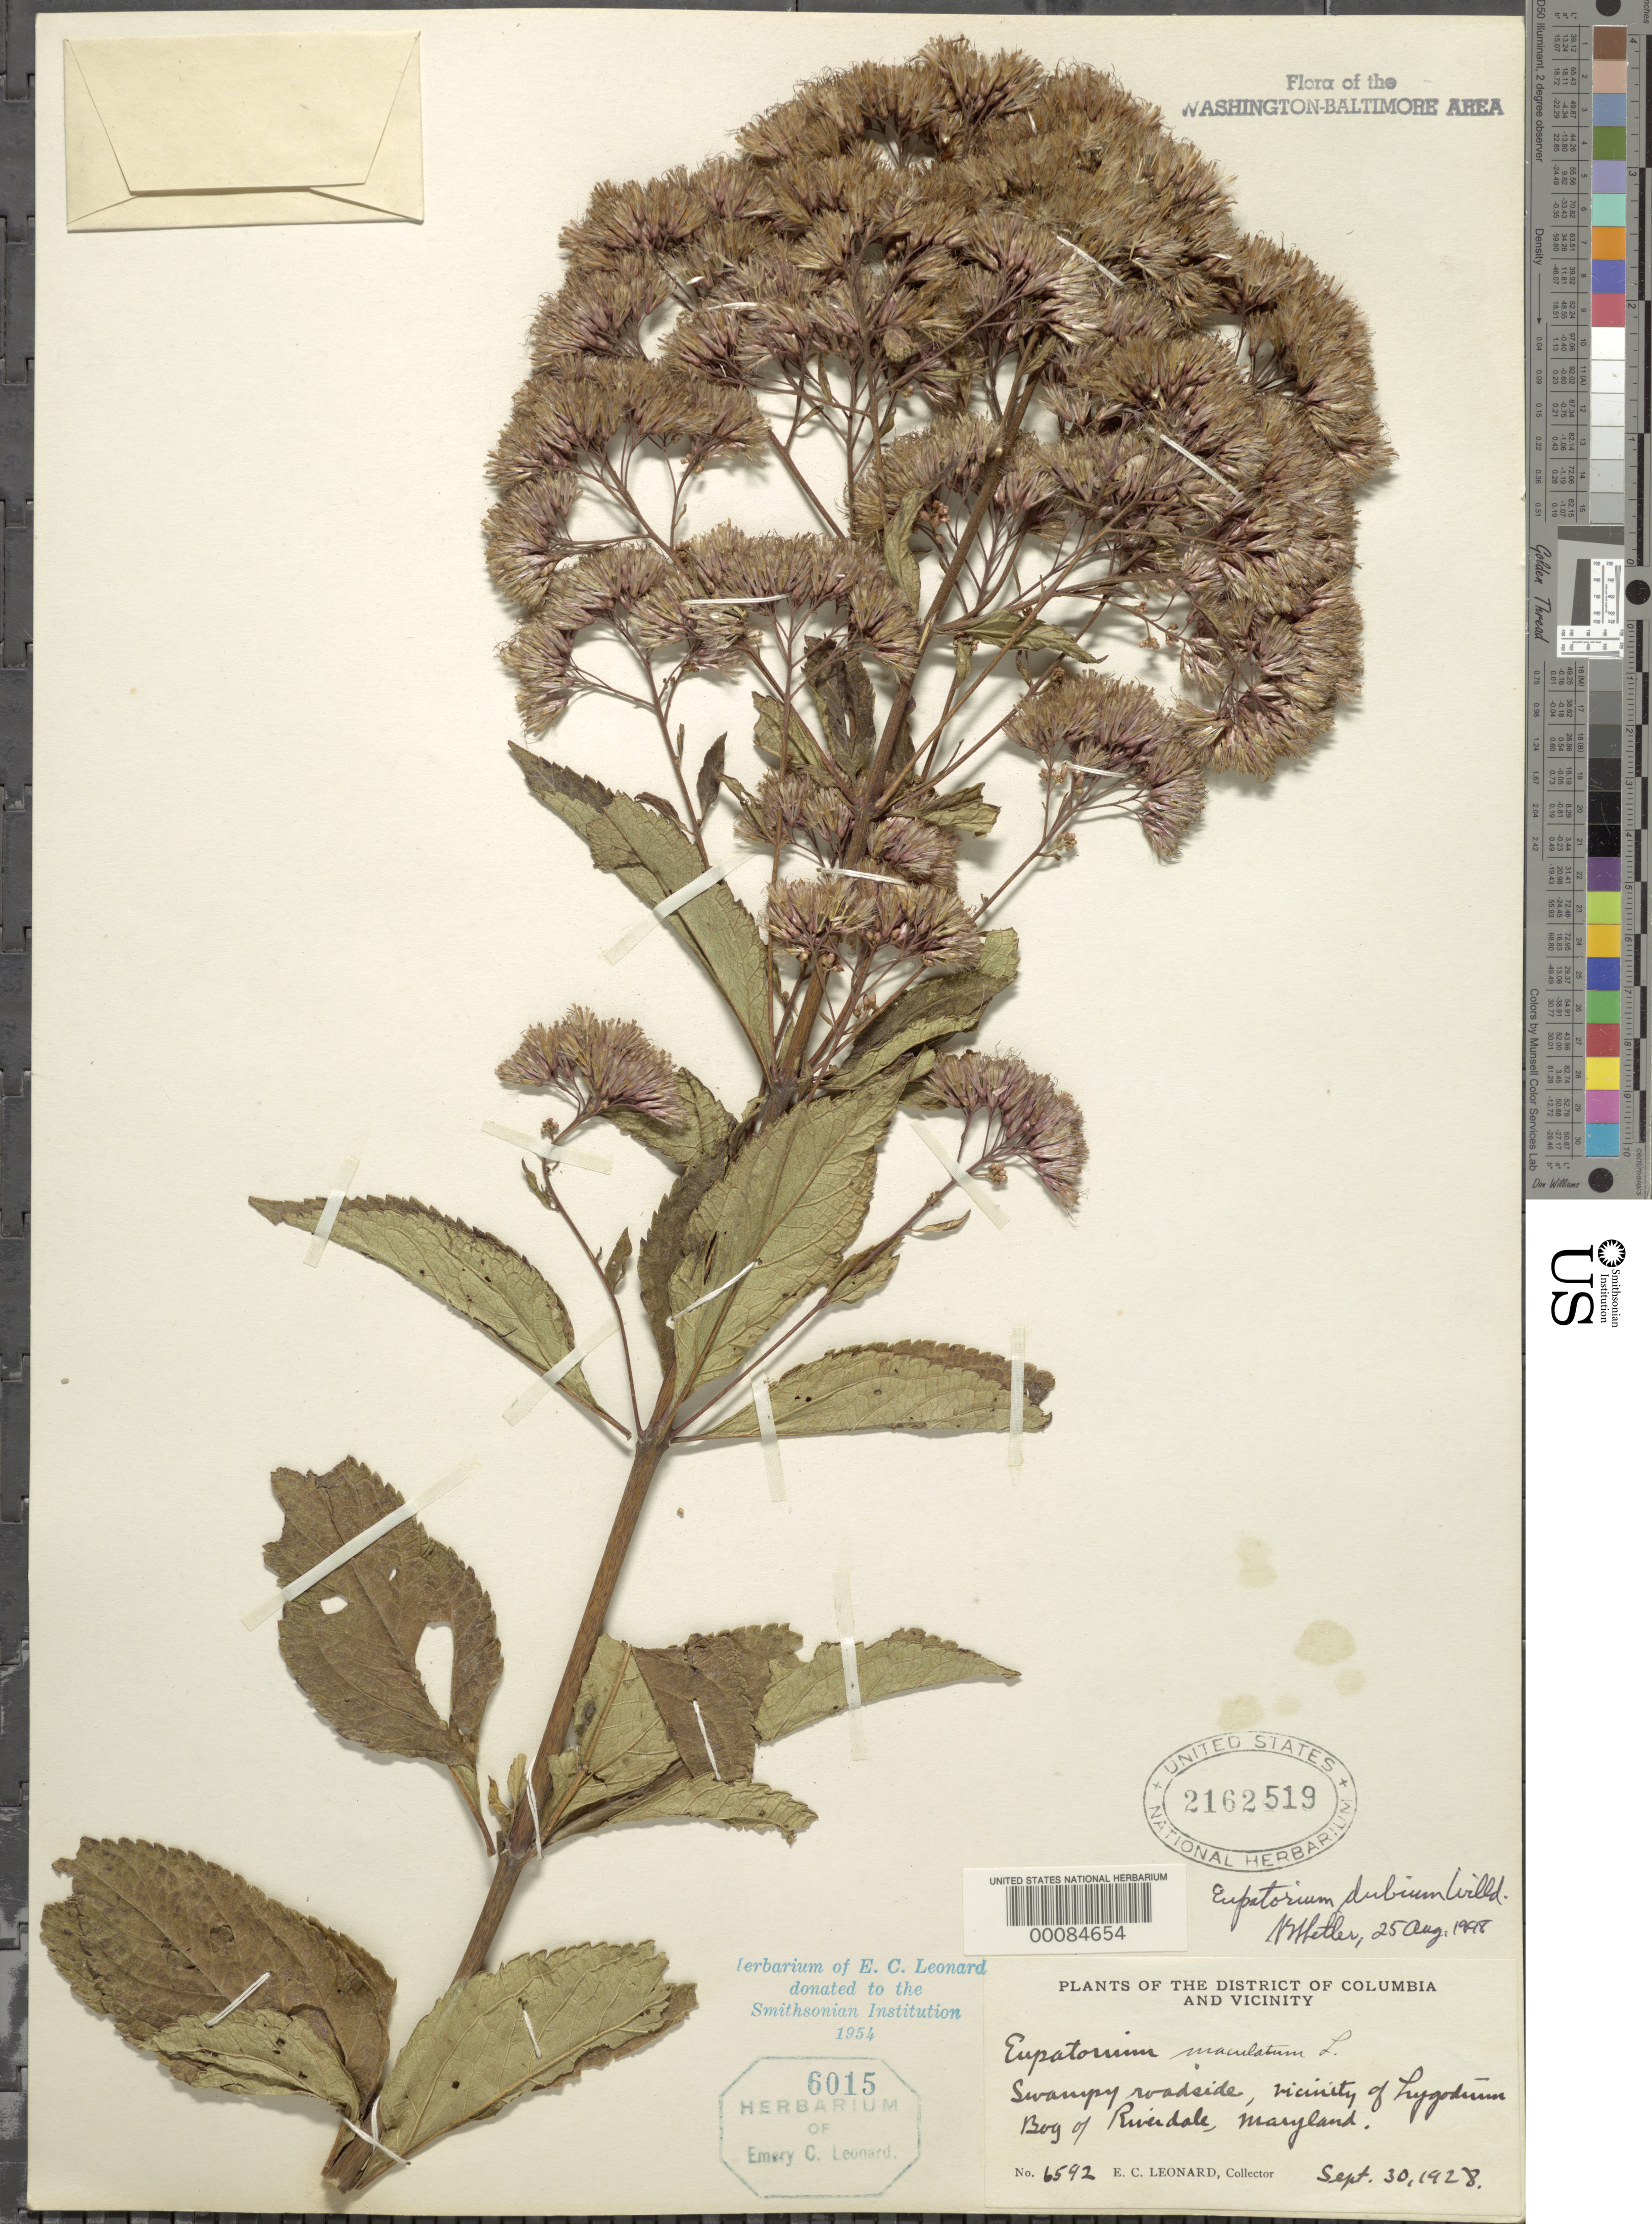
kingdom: Plantae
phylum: Tracheophyta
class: Magnoliopsida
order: Asterales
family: Asteraceae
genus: Eupatorium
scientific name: Eupatorium dubium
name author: Willd. ex Poir.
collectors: E. C. Leonard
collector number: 6592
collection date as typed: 30 Sep 1928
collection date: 1928-09-30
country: United States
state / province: Maryland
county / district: Prince George's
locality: Lygopodium Bog, Riverdales Bridge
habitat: Swampy roadside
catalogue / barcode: US 2162519